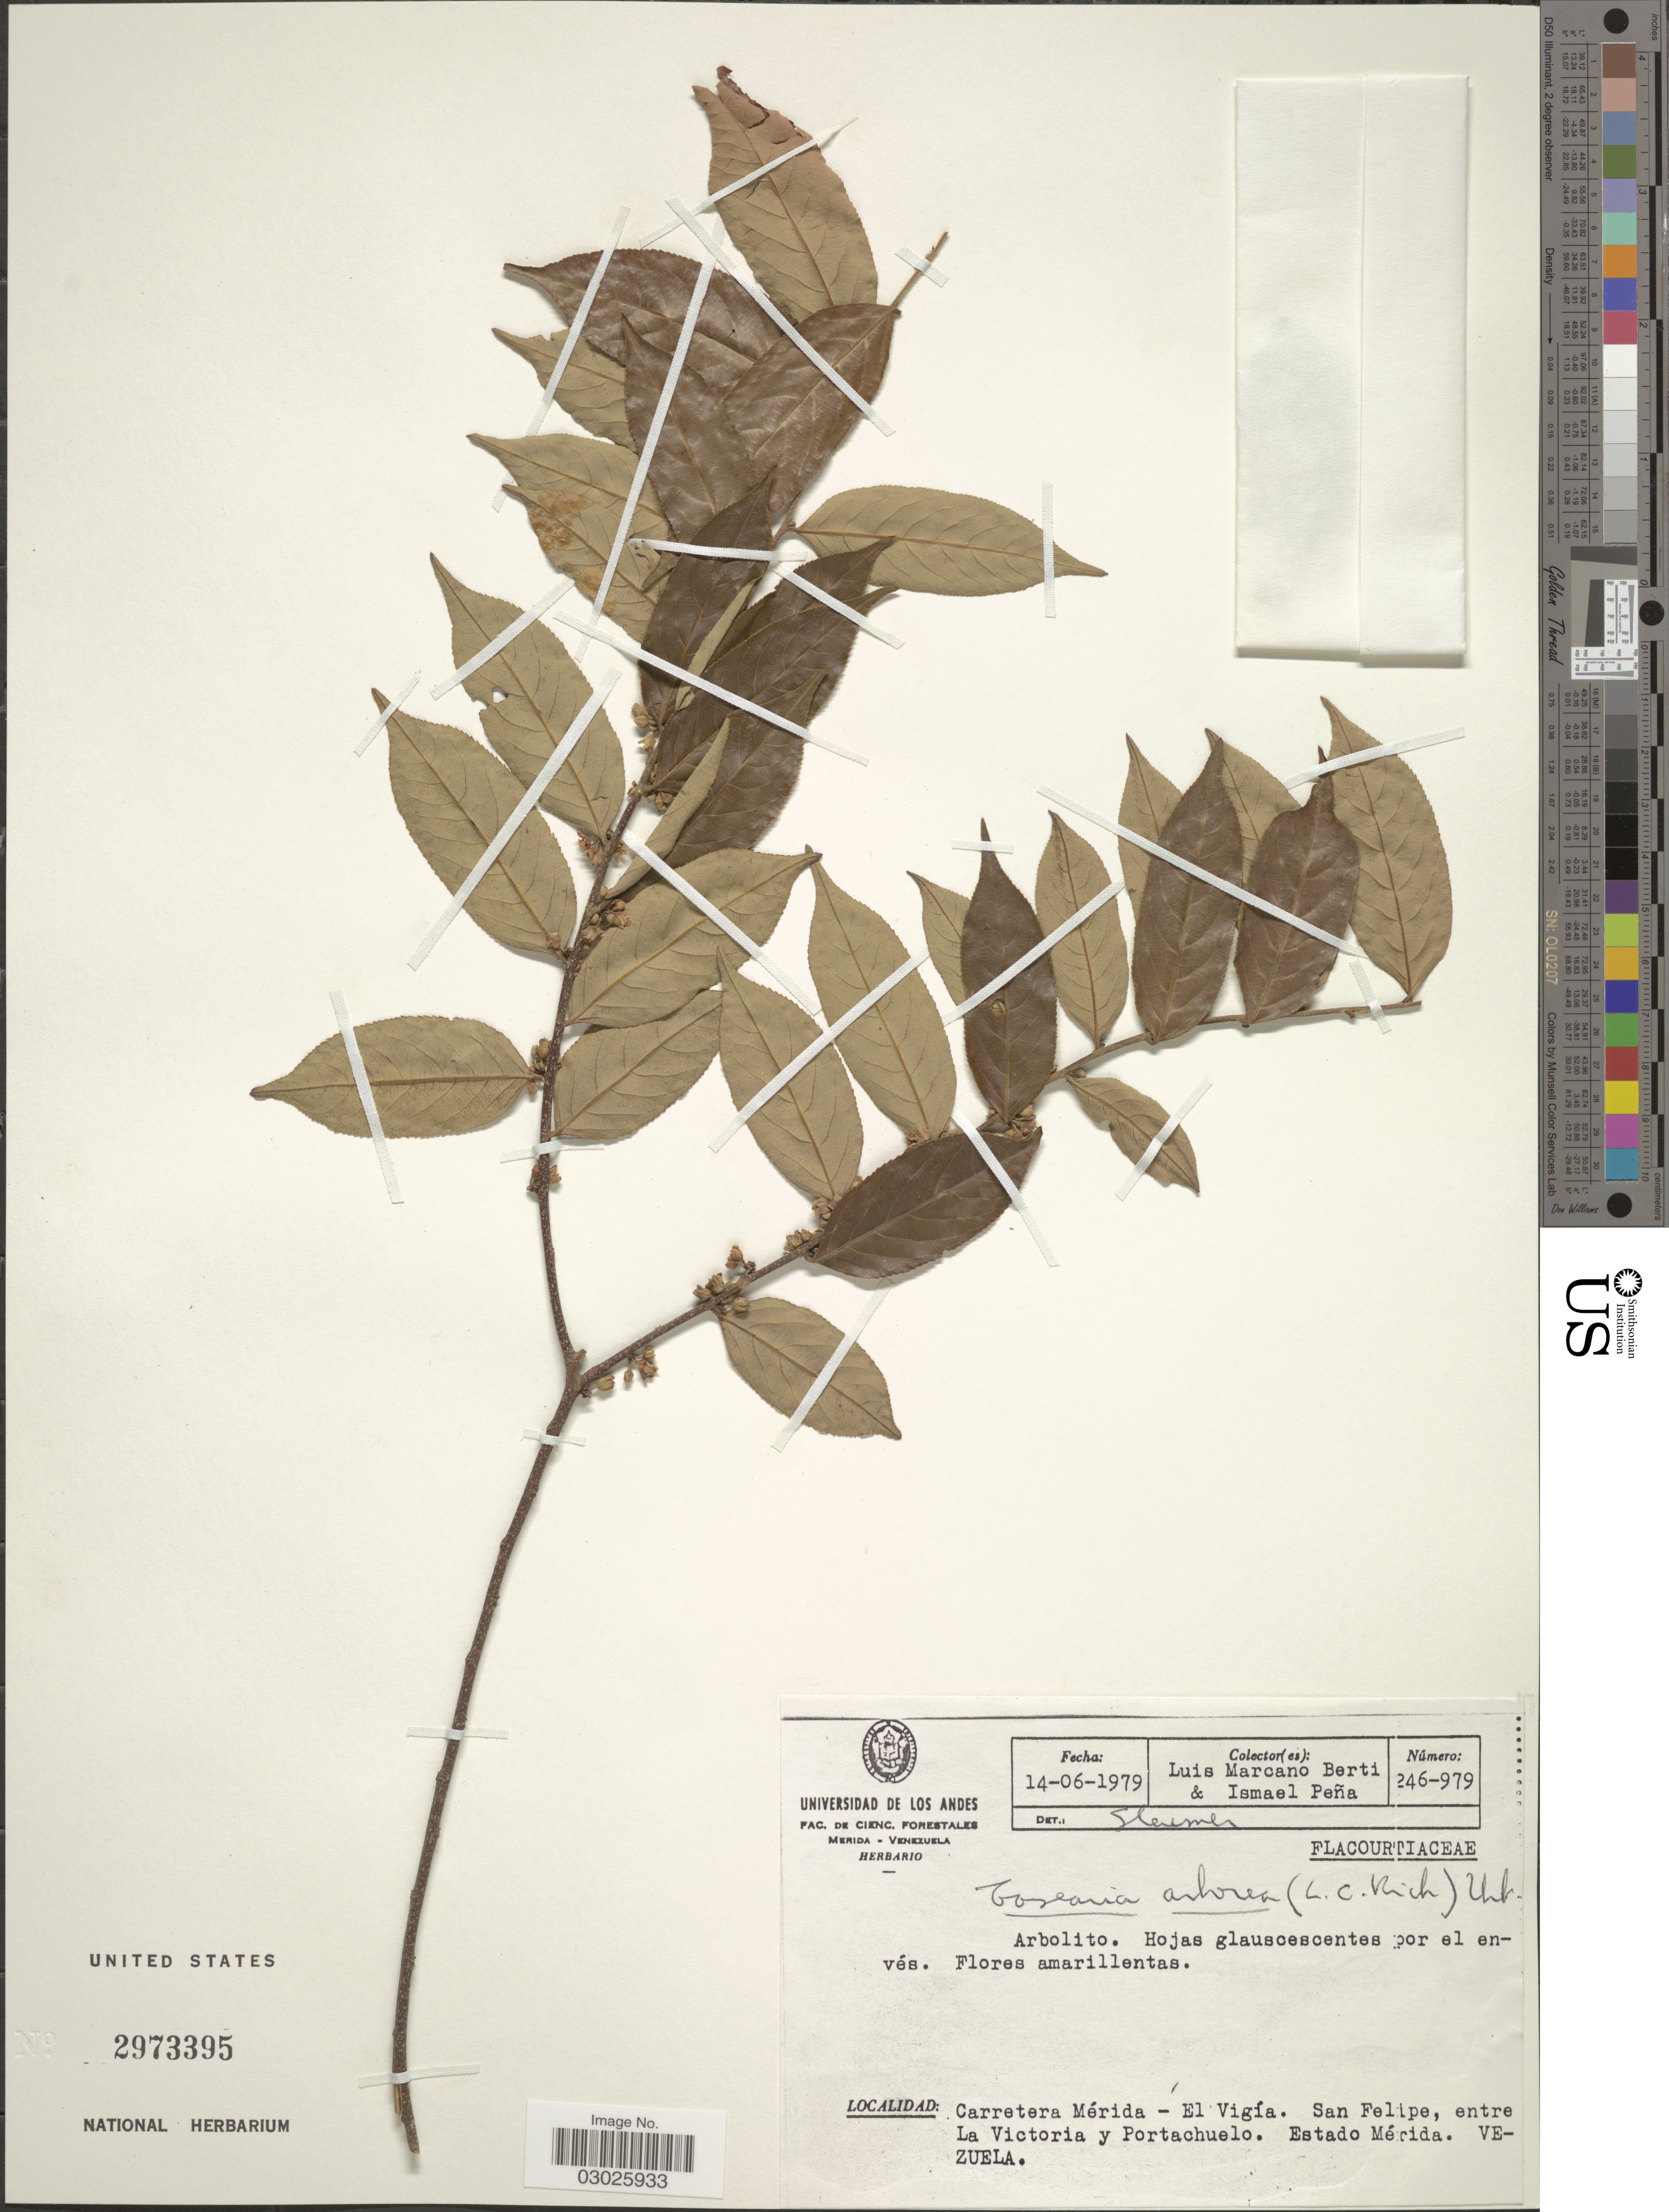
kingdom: Plantae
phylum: Tracheophyta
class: Magnoliopsida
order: Malpighiales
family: Salicaceae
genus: Casearia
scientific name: Casearia arborea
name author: (Rich.) Urb.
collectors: L. Marcano-Berti & I. Pena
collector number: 246-979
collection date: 1979-06-14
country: Venezuela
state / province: Mérida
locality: Carretera Mérida - El Vigía. San Felipe, entre La Victoria y Portachuelo.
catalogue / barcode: US 2973395